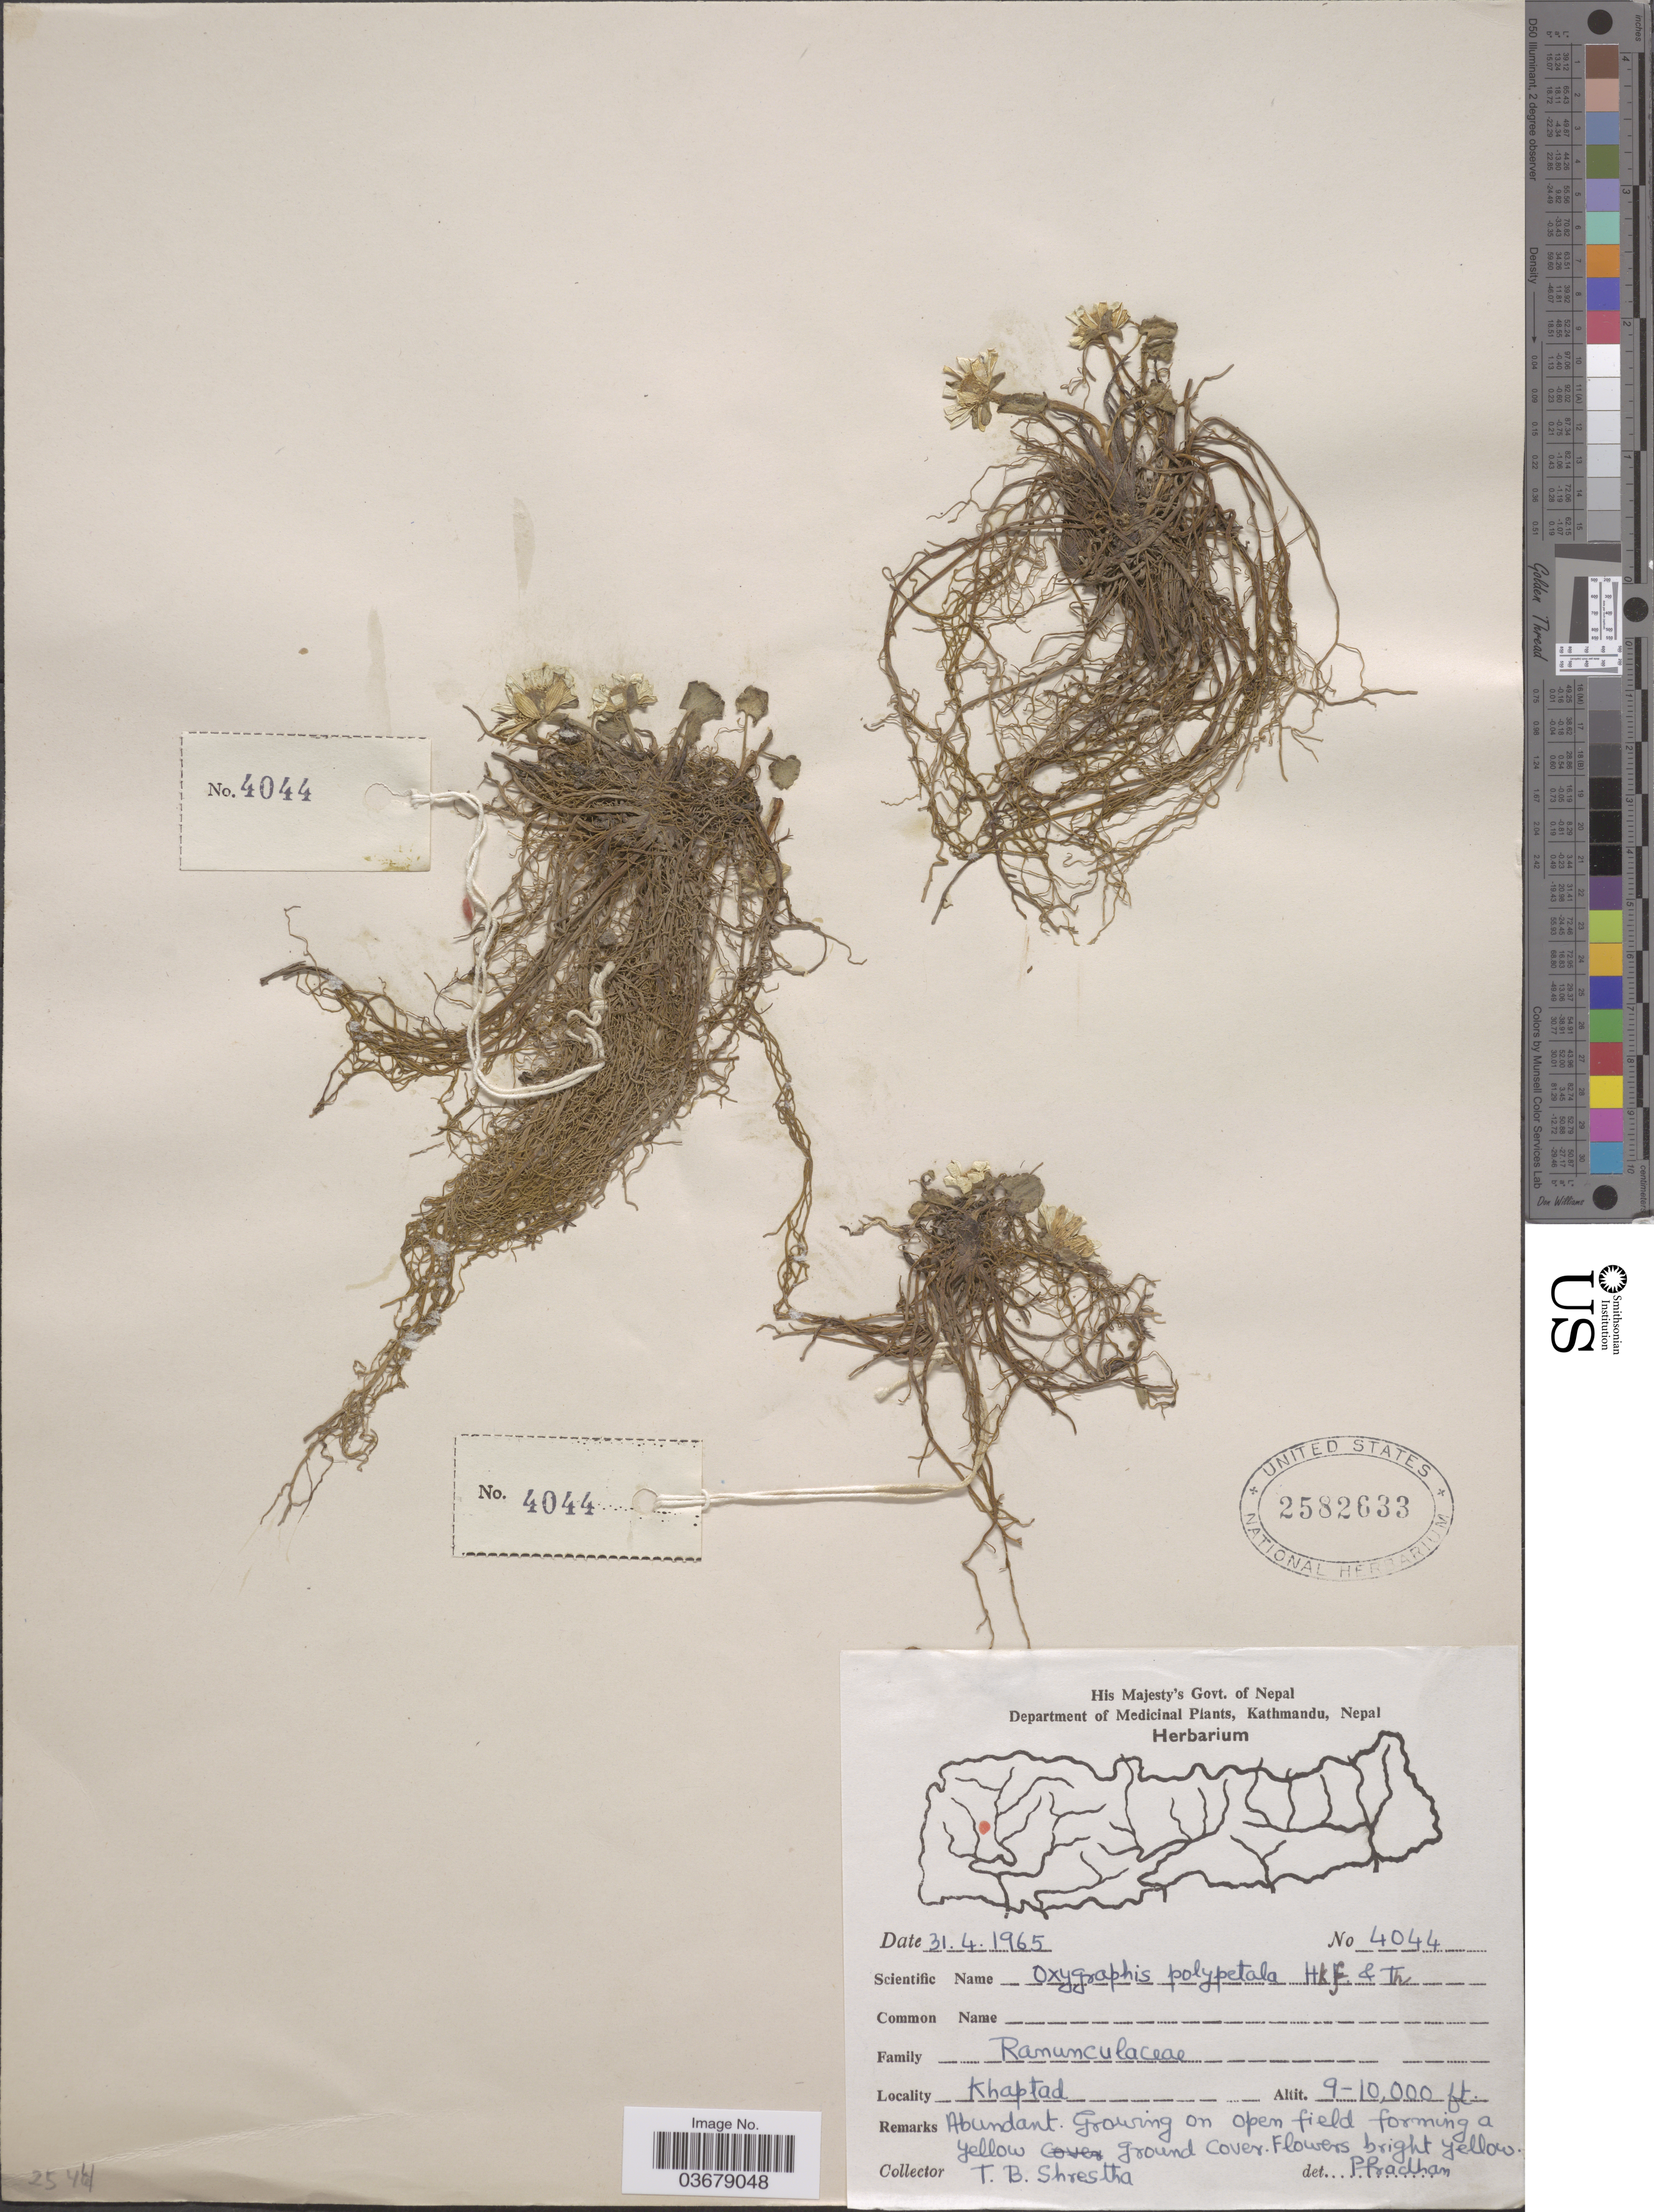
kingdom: Plantae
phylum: Tracheophyta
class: Magnoliopsida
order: Ranunculales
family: Ranunculaceae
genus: Oxygraphis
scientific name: Oxygraphis polypetala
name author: (Royle) Hook. f. & Thomson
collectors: T. B. Shrestha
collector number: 4044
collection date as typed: Transcribed d/m/y: 31/4/1965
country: Nepal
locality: Khaptad.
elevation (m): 2743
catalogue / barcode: US 2582633